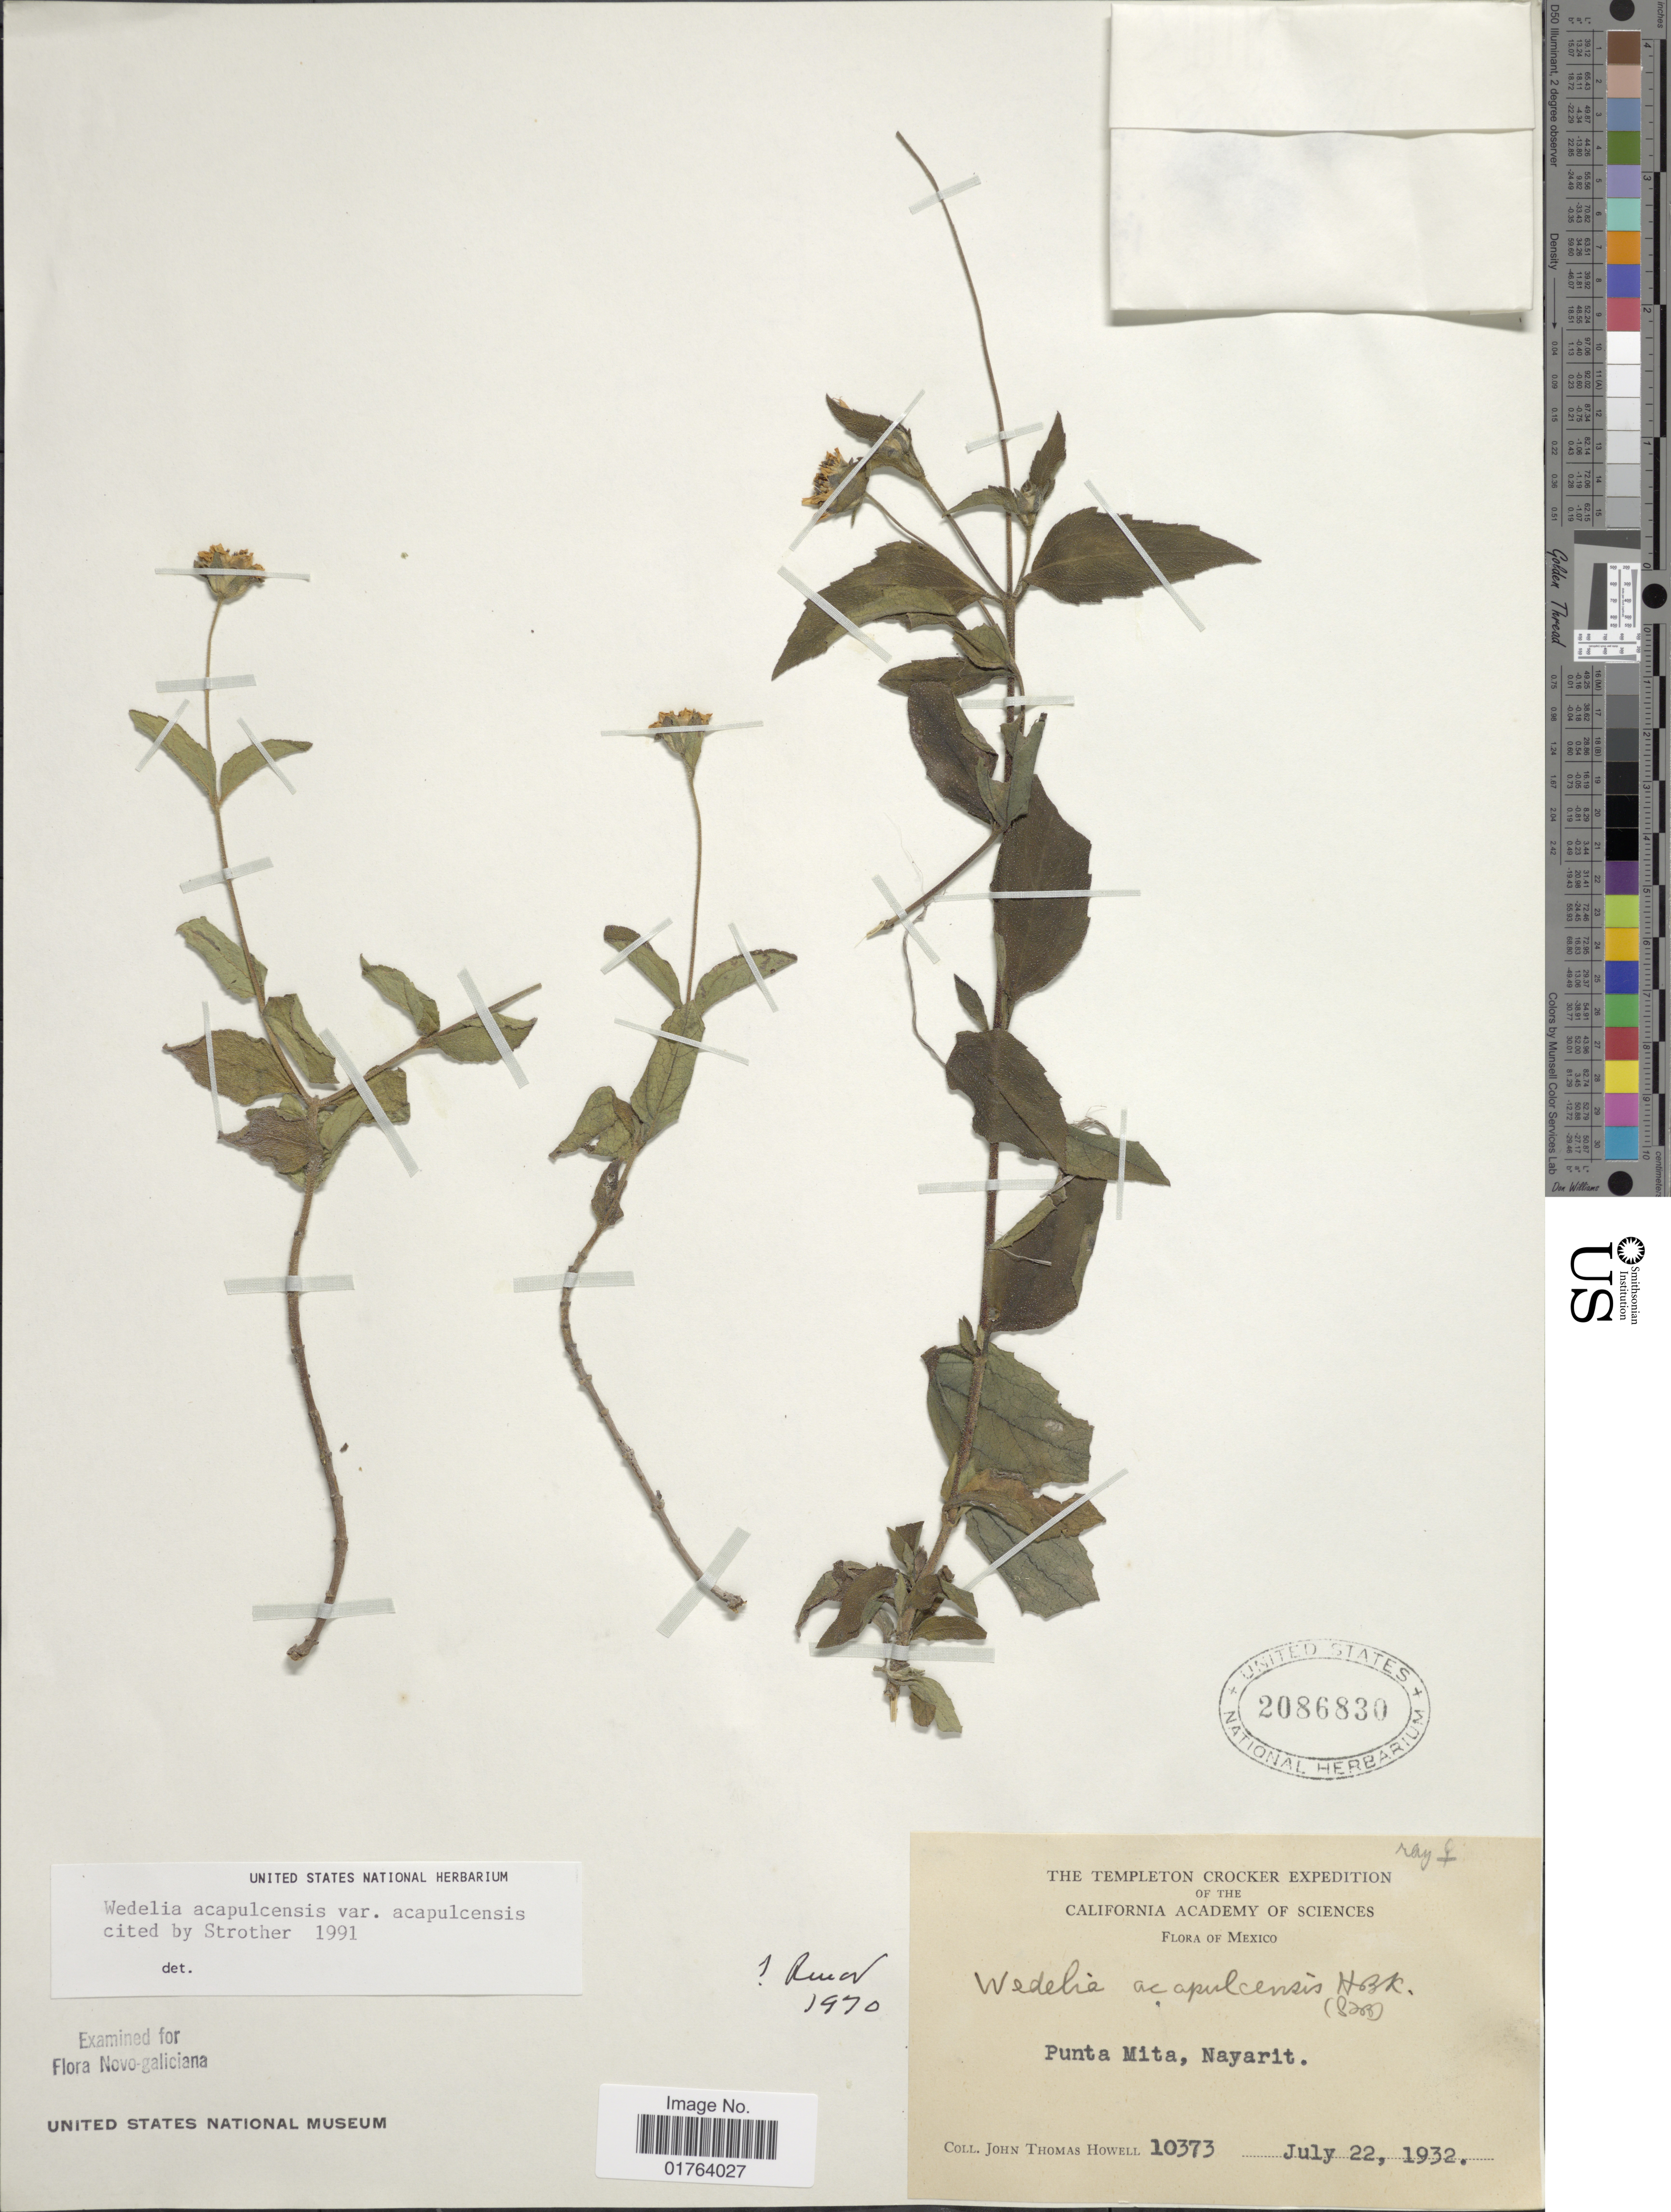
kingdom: Plantae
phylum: Tracheophyta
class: Magnoliopsida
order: Asterales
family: Asteraceae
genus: Wedelia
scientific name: Wedelia acapulcensis var. acapulcensis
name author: Kunth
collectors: J. T. Howell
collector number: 10373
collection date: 1932-07-22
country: Mexico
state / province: Nayarit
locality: Punta Mita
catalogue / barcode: US 2086830